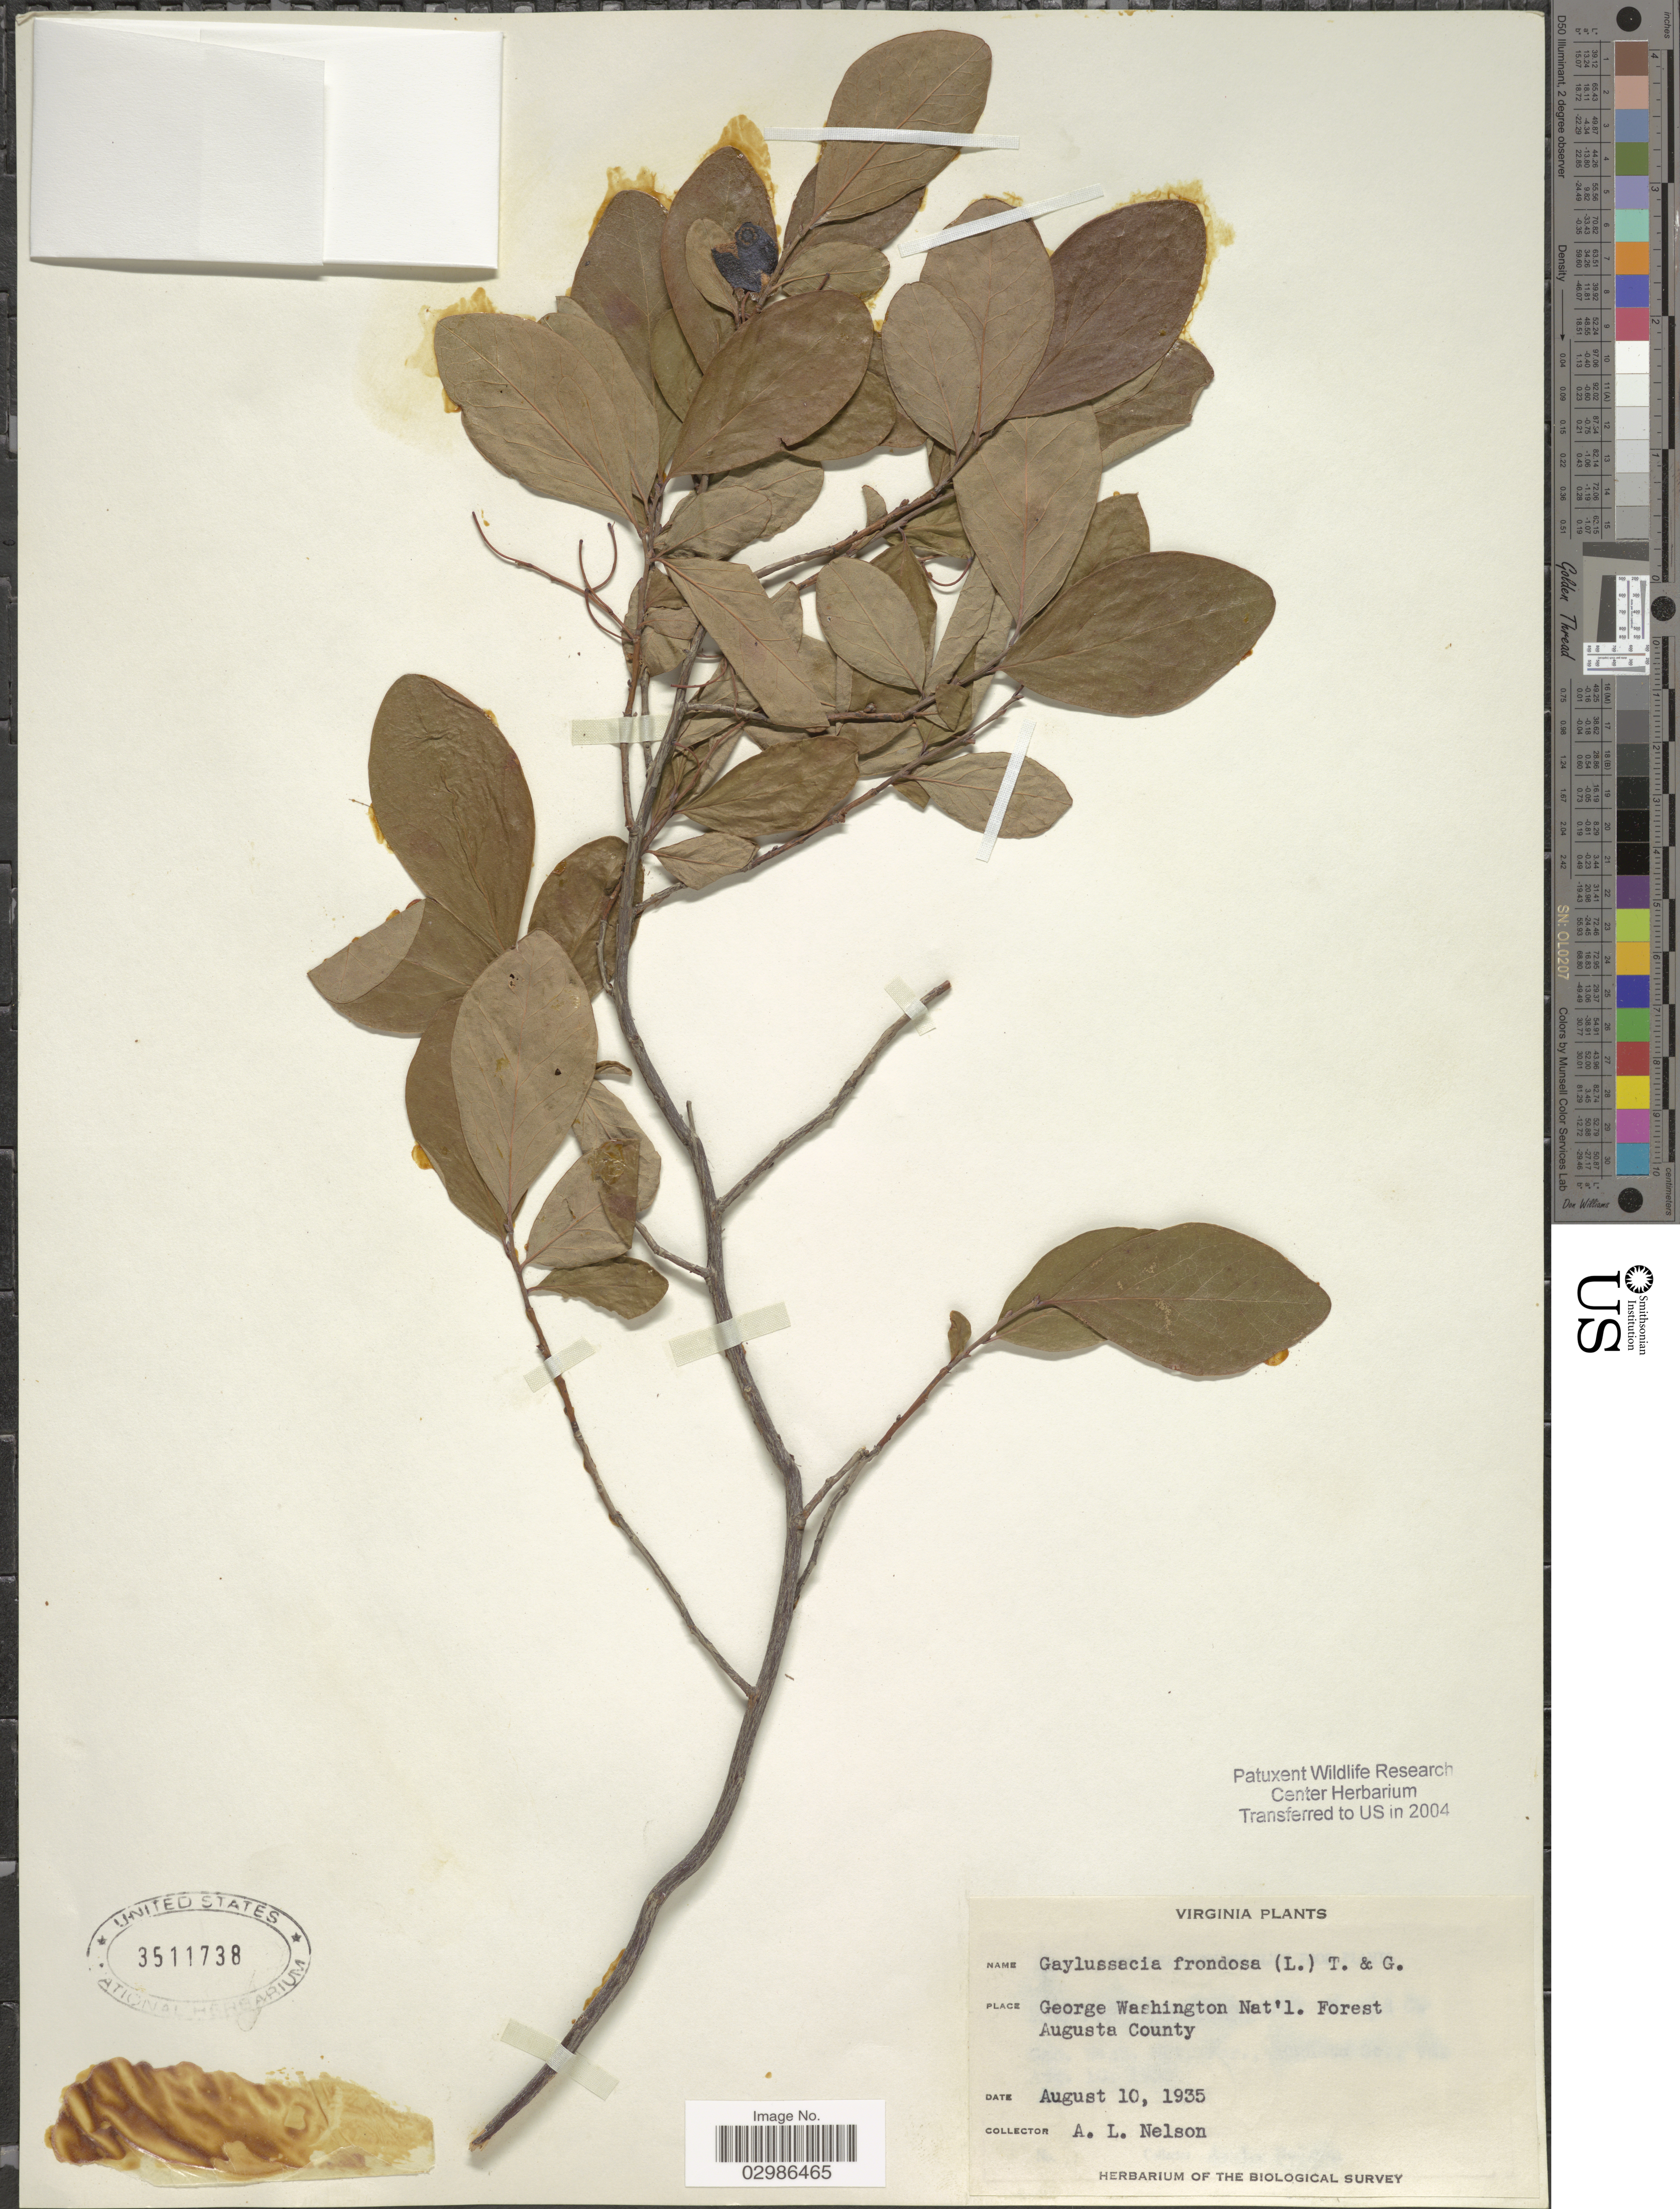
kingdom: Plantae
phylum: Tracheophyta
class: Magnoliopsida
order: Ericales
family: Ericaceae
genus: Gaylussacia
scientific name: Gaylussacia frondosa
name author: (L.) Torr. & A. Gray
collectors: A. L. Nelson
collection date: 1935-08-10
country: United States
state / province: Virginia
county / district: Augusta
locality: George Washington Nat'l. Forest Augusta County.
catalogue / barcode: US 3511738